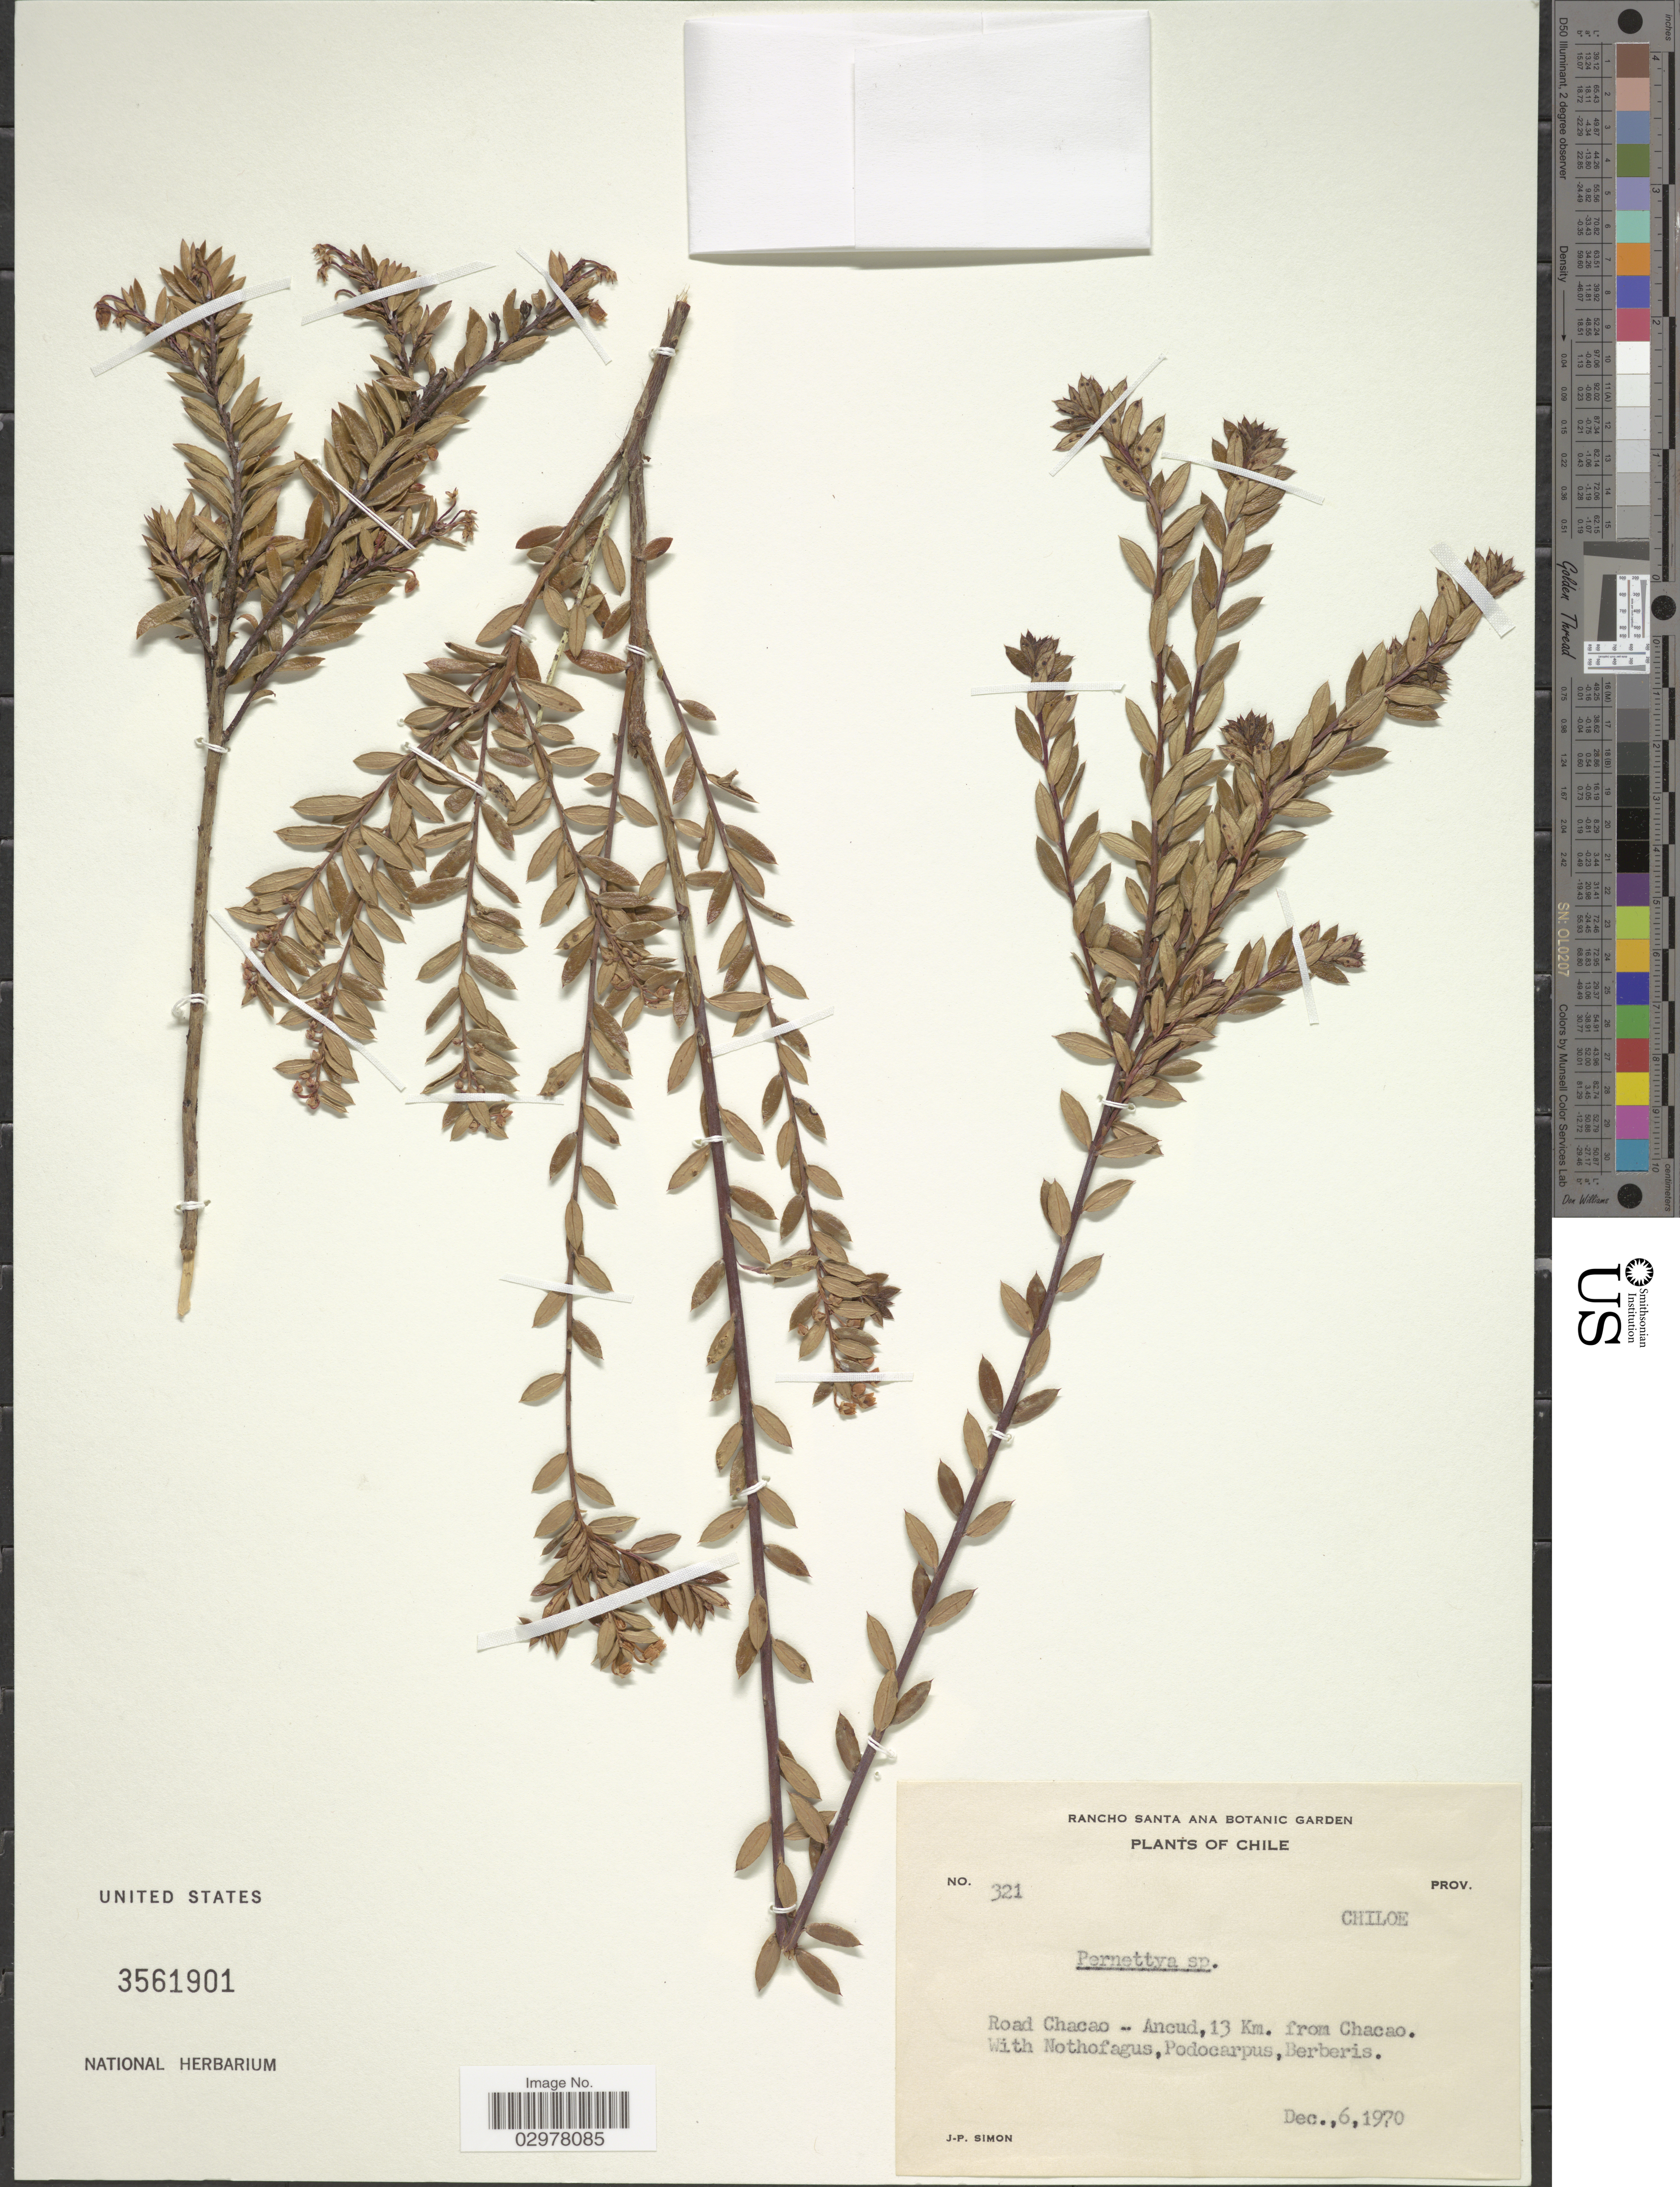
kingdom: Plantae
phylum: Tracheophyta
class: Magnoliopsida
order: Ericales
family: Ericaceae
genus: Pernettya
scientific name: Pernettya sp.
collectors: J.-P. Simon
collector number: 321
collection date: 1970-12-06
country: Chile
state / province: Arica y Parinacota (XV)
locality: Chiloe Prov. Road Chacao - Ancud, 13 Km. from Chacao.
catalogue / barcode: US 3561901